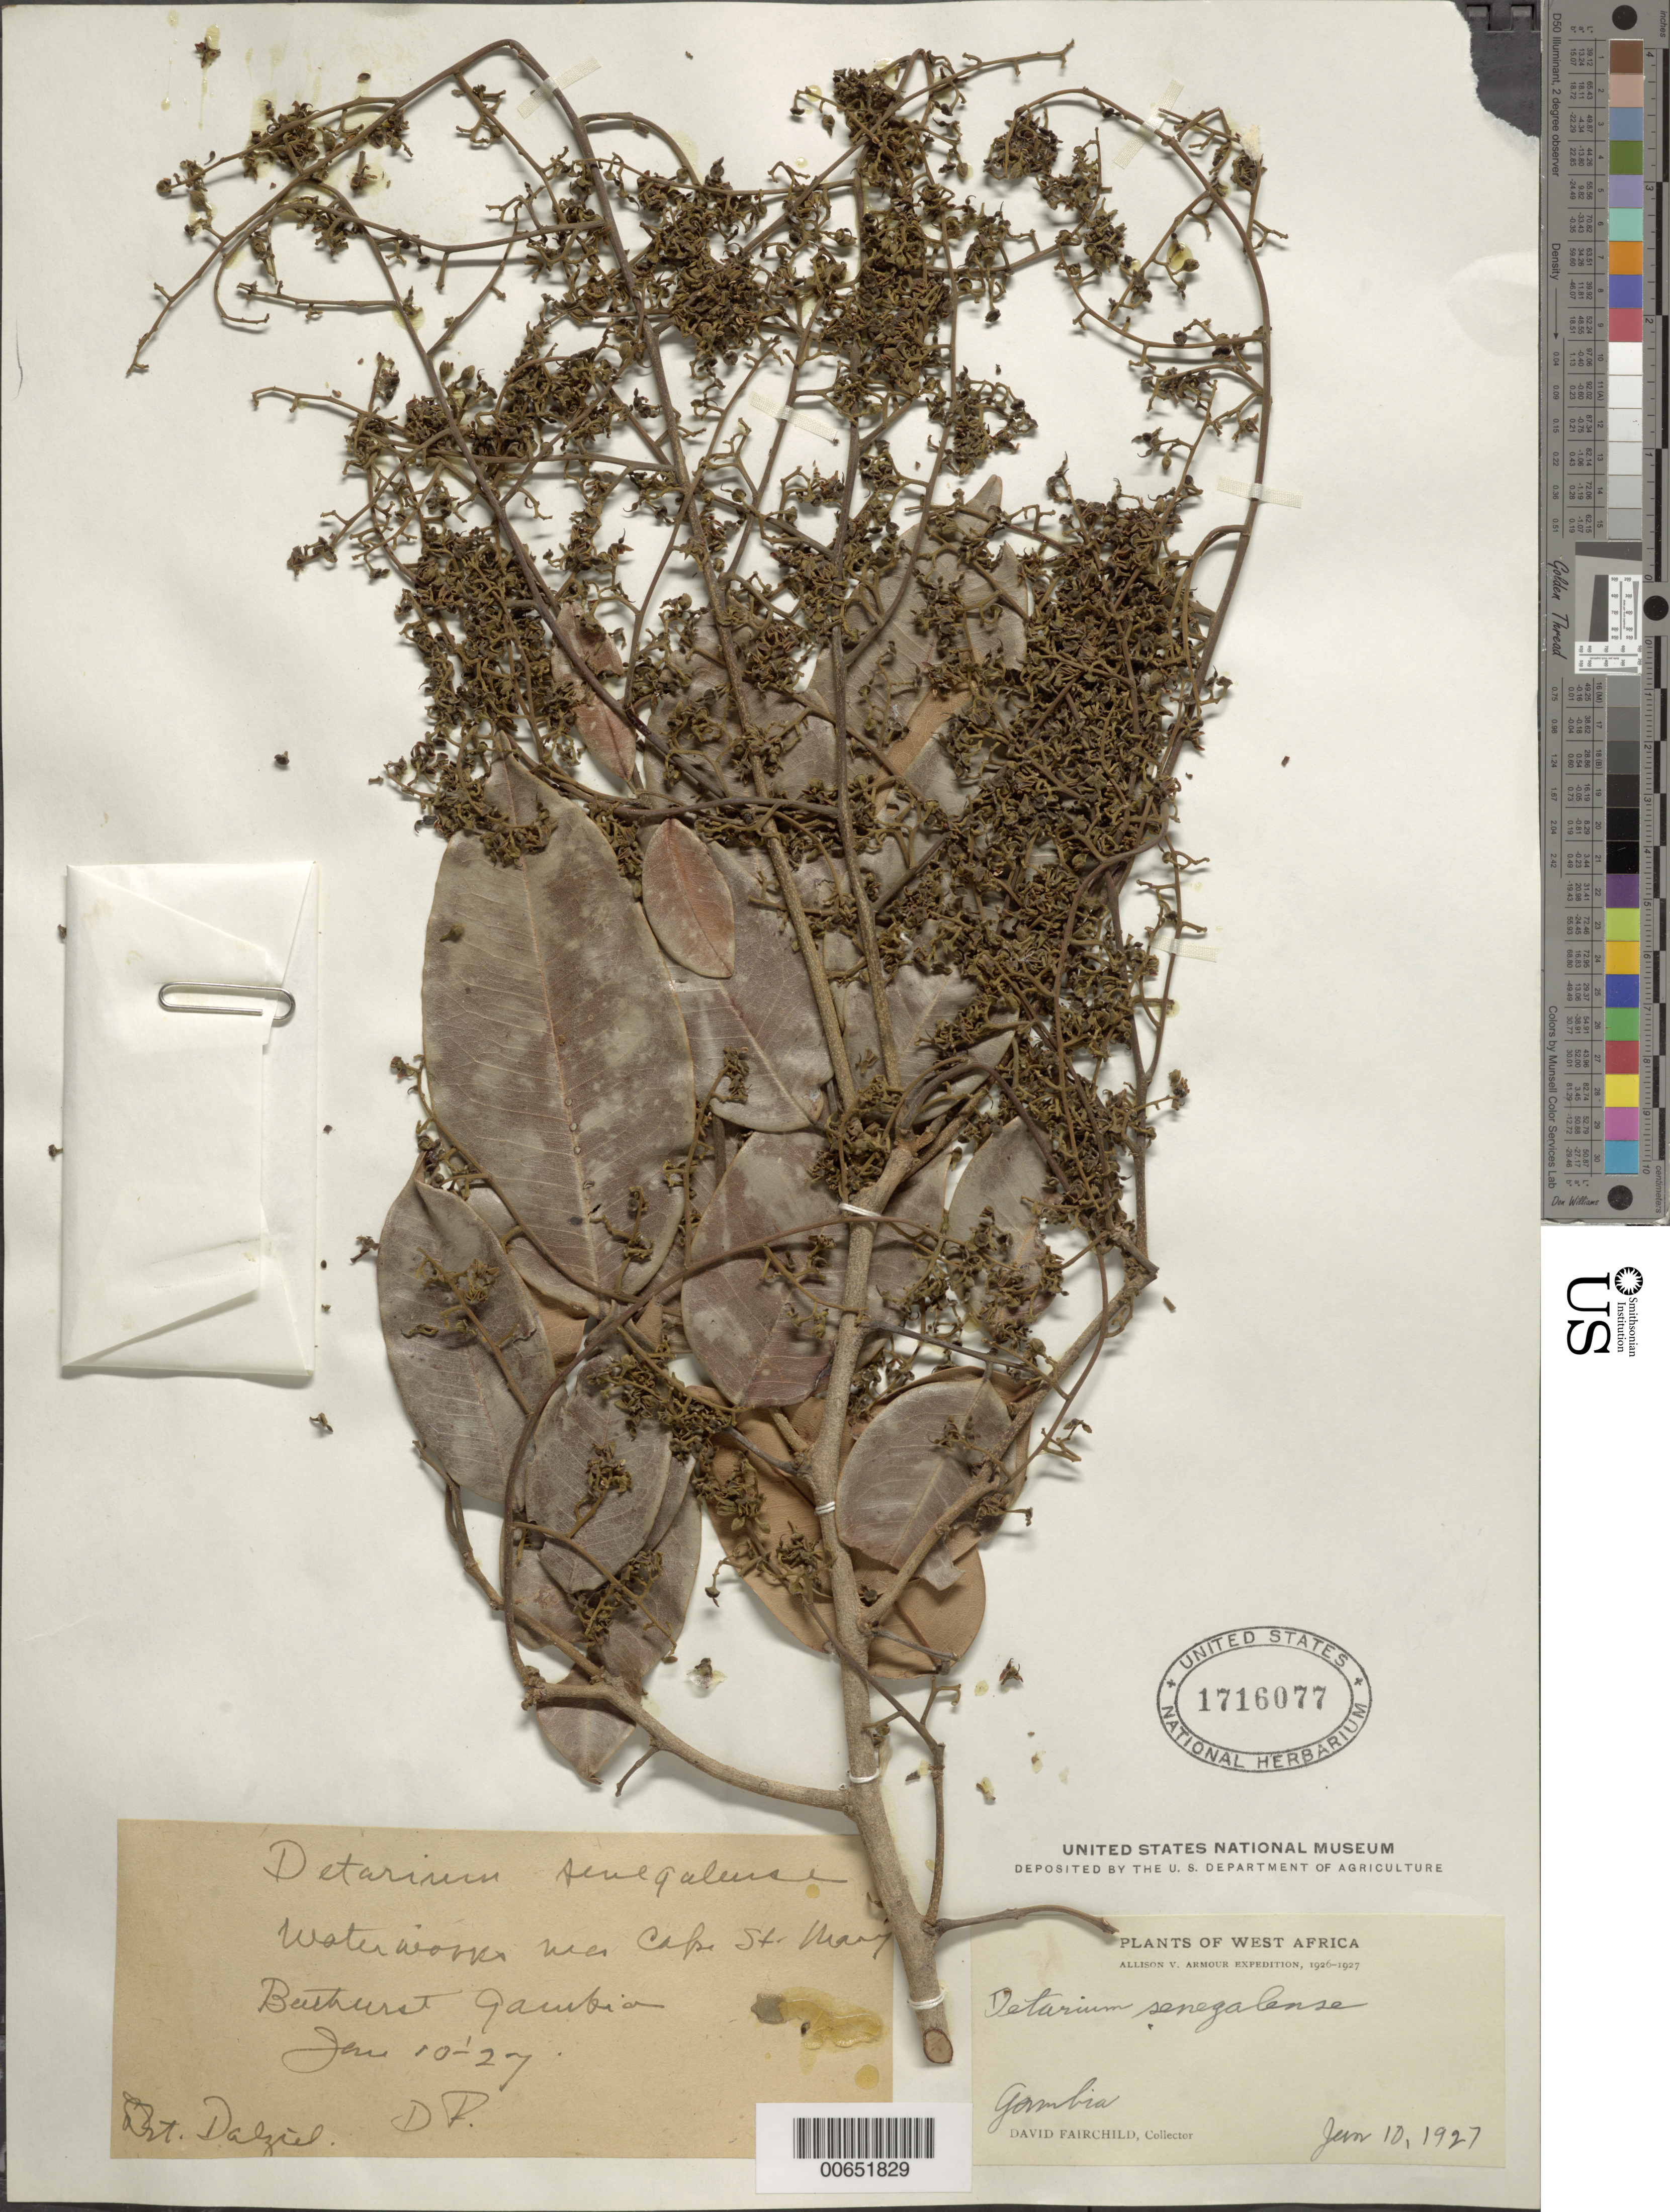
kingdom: Plantae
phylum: Tracheophyta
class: Magnoliopsida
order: Fabales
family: Fabaceae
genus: Detarium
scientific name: Detarium senegalense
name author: J.F. Gmel.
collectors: D. Fairchild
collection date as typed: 10 Jun 1927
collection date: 1927-06-10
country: Gambia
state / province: Banjul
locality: Near cape st. mary, bathurst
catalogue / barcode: US 1716077